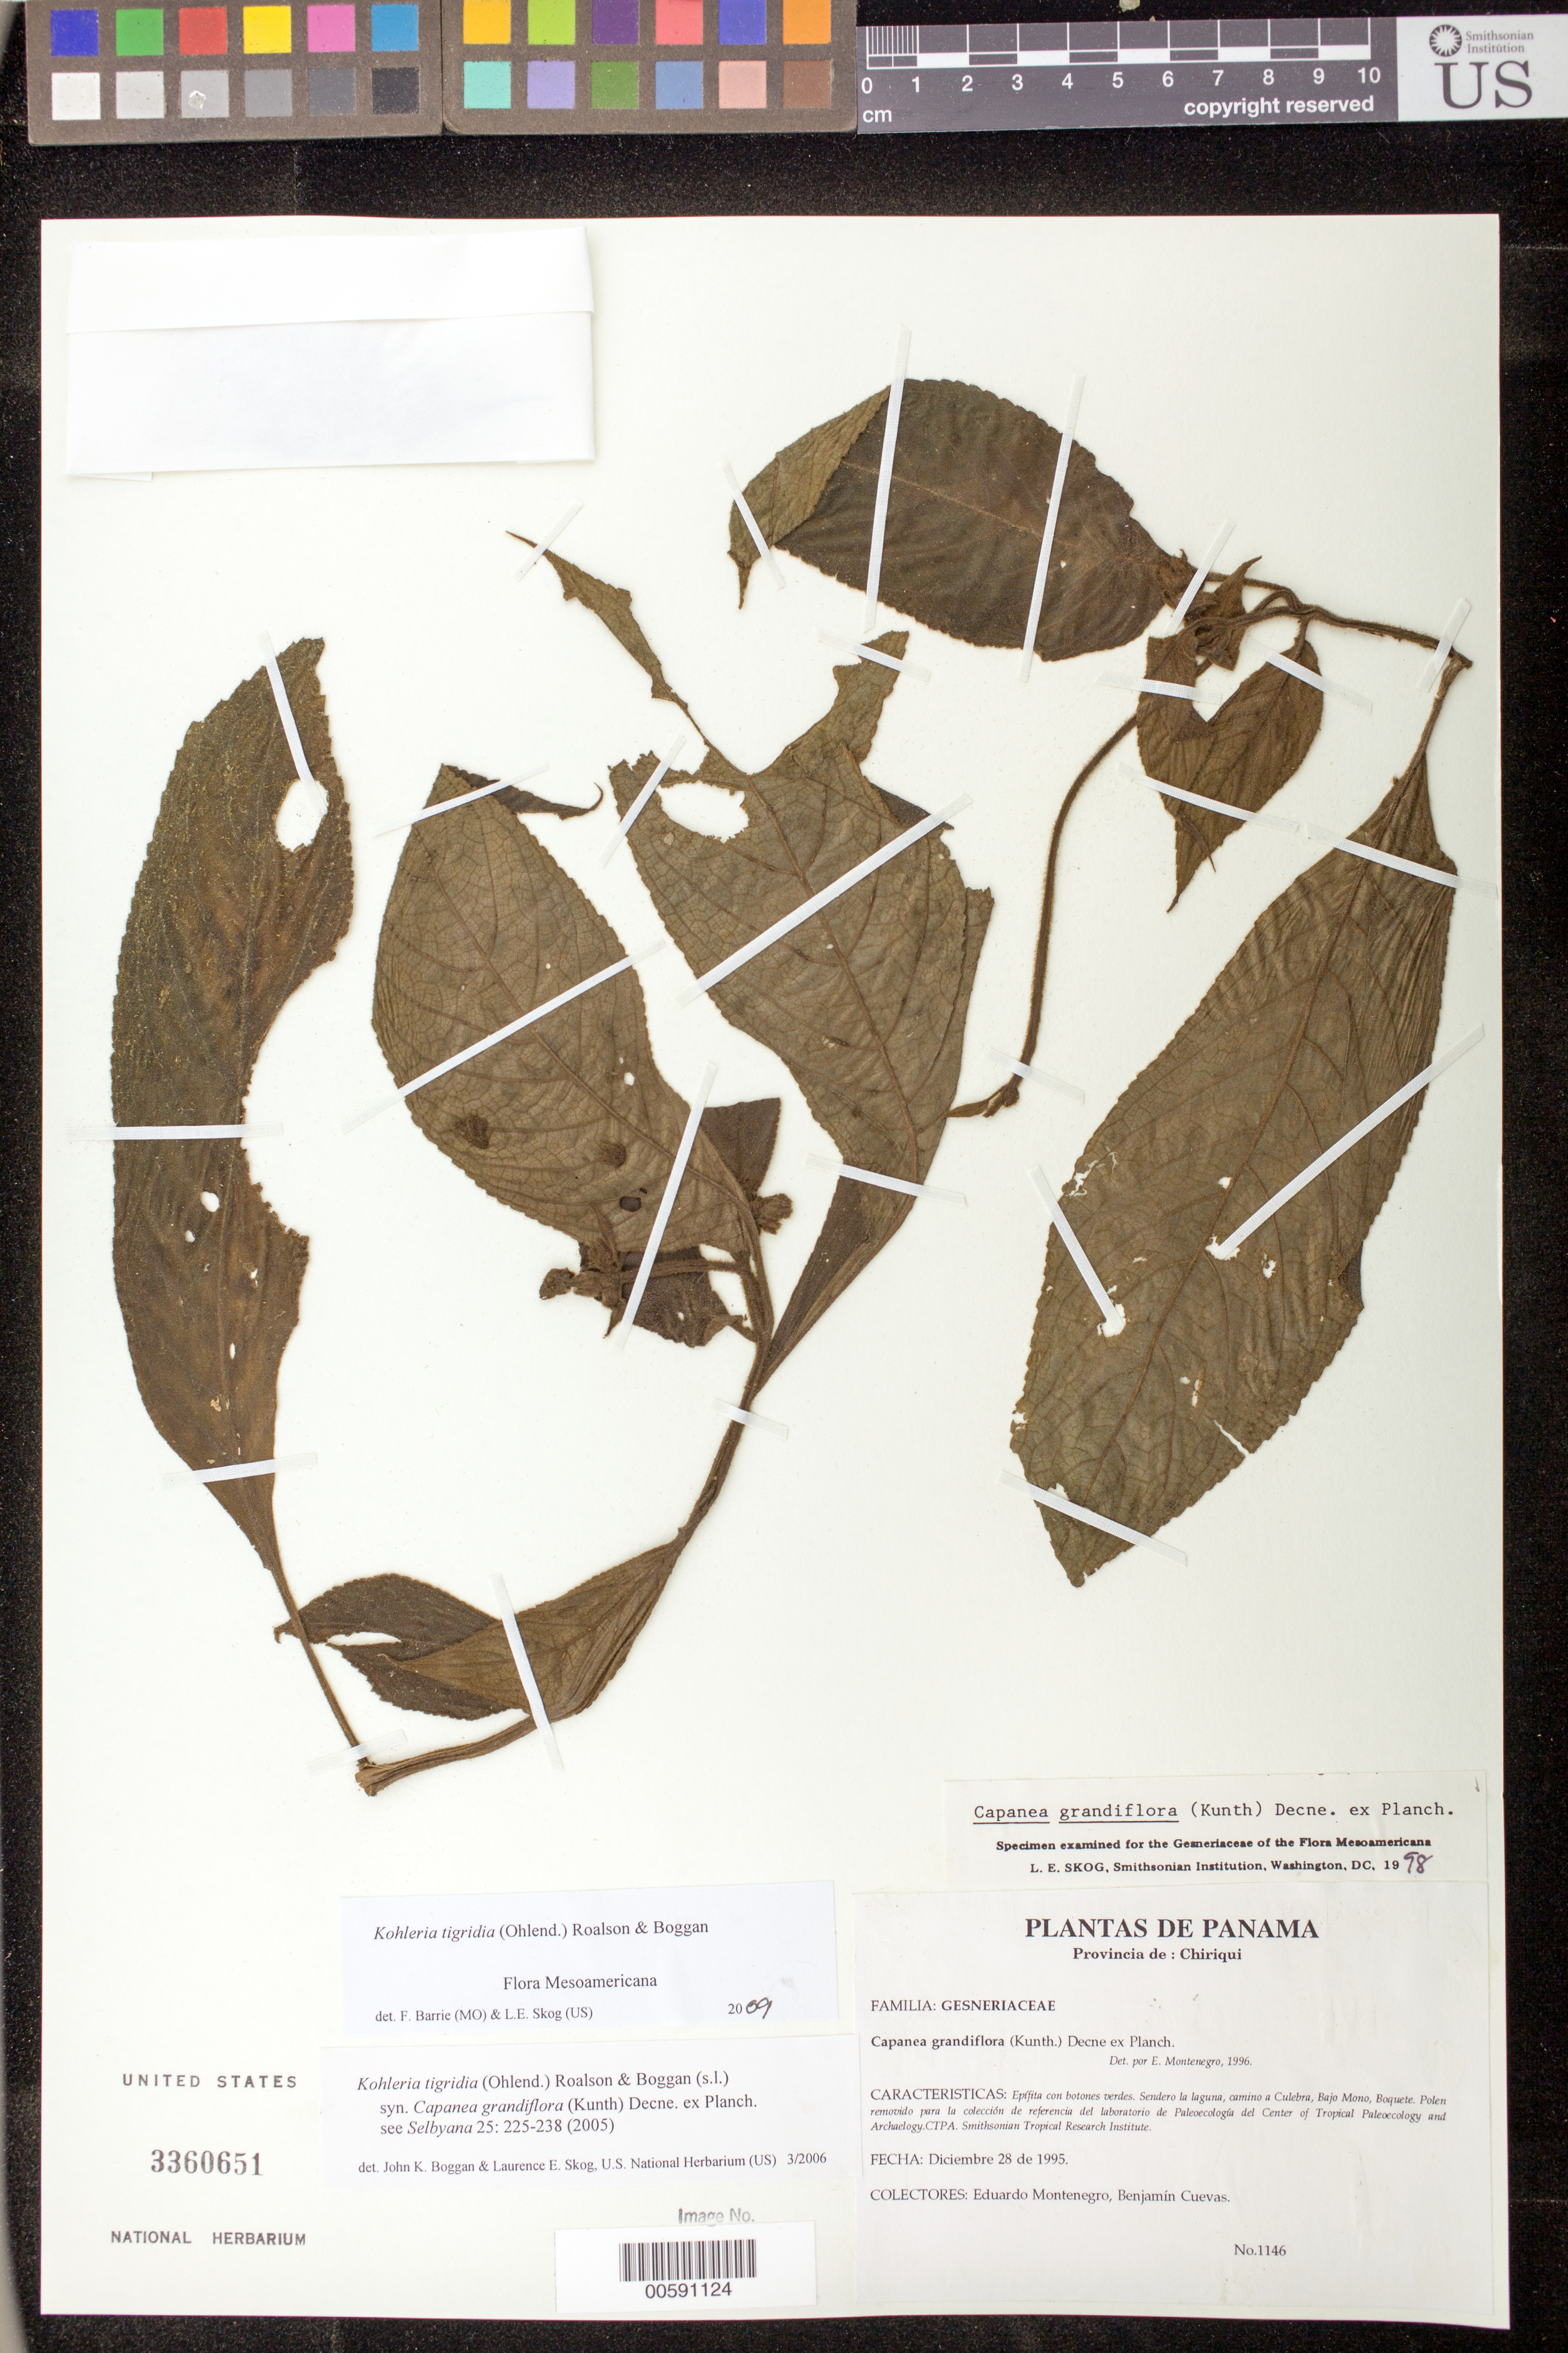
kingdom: Plantae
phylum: Tracheophyta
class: Magnoliopsida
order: Lamiales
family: Gesneriaceae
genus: Kohleria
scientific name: Kohleria tigridia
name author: (Ohlend.) Roalson & Boggan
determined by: Boggan, J. K.; Skog, L. E.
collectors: E. Montenegro & B. Cuevas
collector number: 1146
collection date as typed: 28 Dec 1995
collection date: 1995-12-28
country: Panama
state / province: Chiriquí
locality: Sendero la laguna, camino a Culebra, Bajo Mono, Boquete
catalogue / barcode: US 3360651